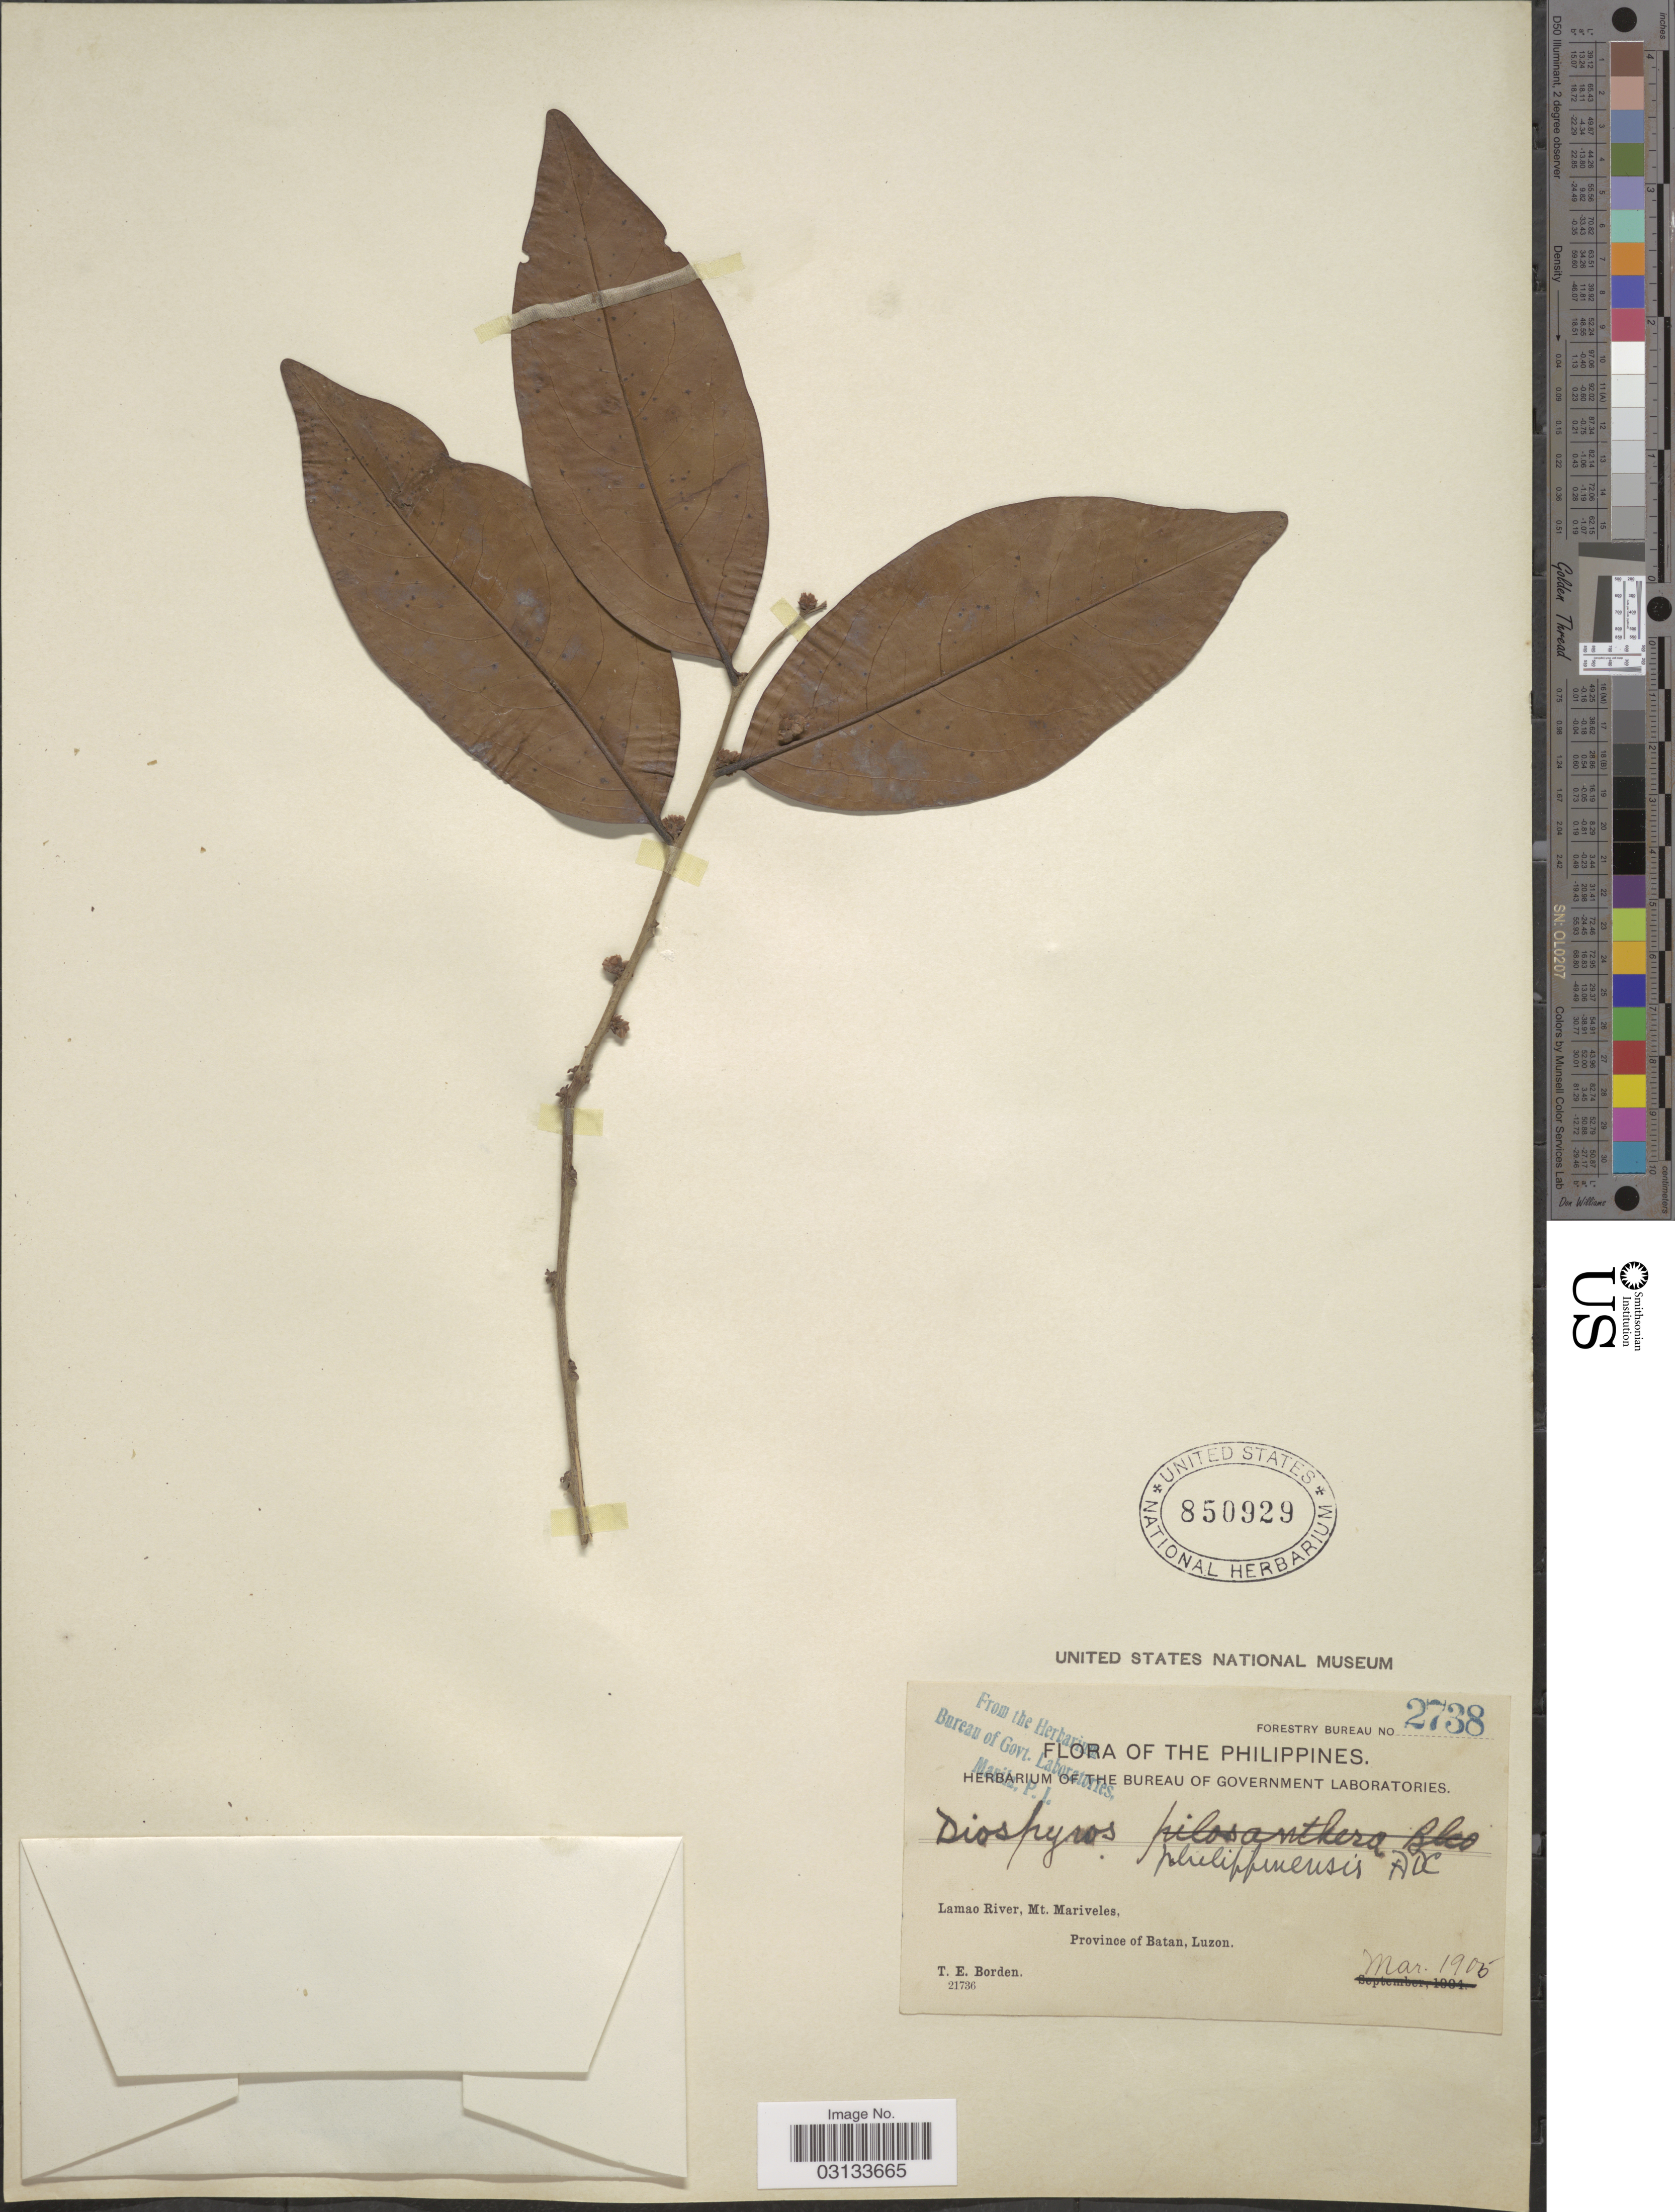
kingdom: Plantae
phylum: Tracheophyta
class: Magnoliopsida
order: Ericales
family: Ebenaceae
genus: Diospyros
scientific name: Diospyros philippinensis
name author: A. DC.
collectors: T. E. Borden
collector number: Forestry Bureau 2738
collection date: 1905-03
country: Philippines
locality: Lamao River, Mt. Mariveles, Province of Batan, Luzon.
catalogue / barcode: US 850929